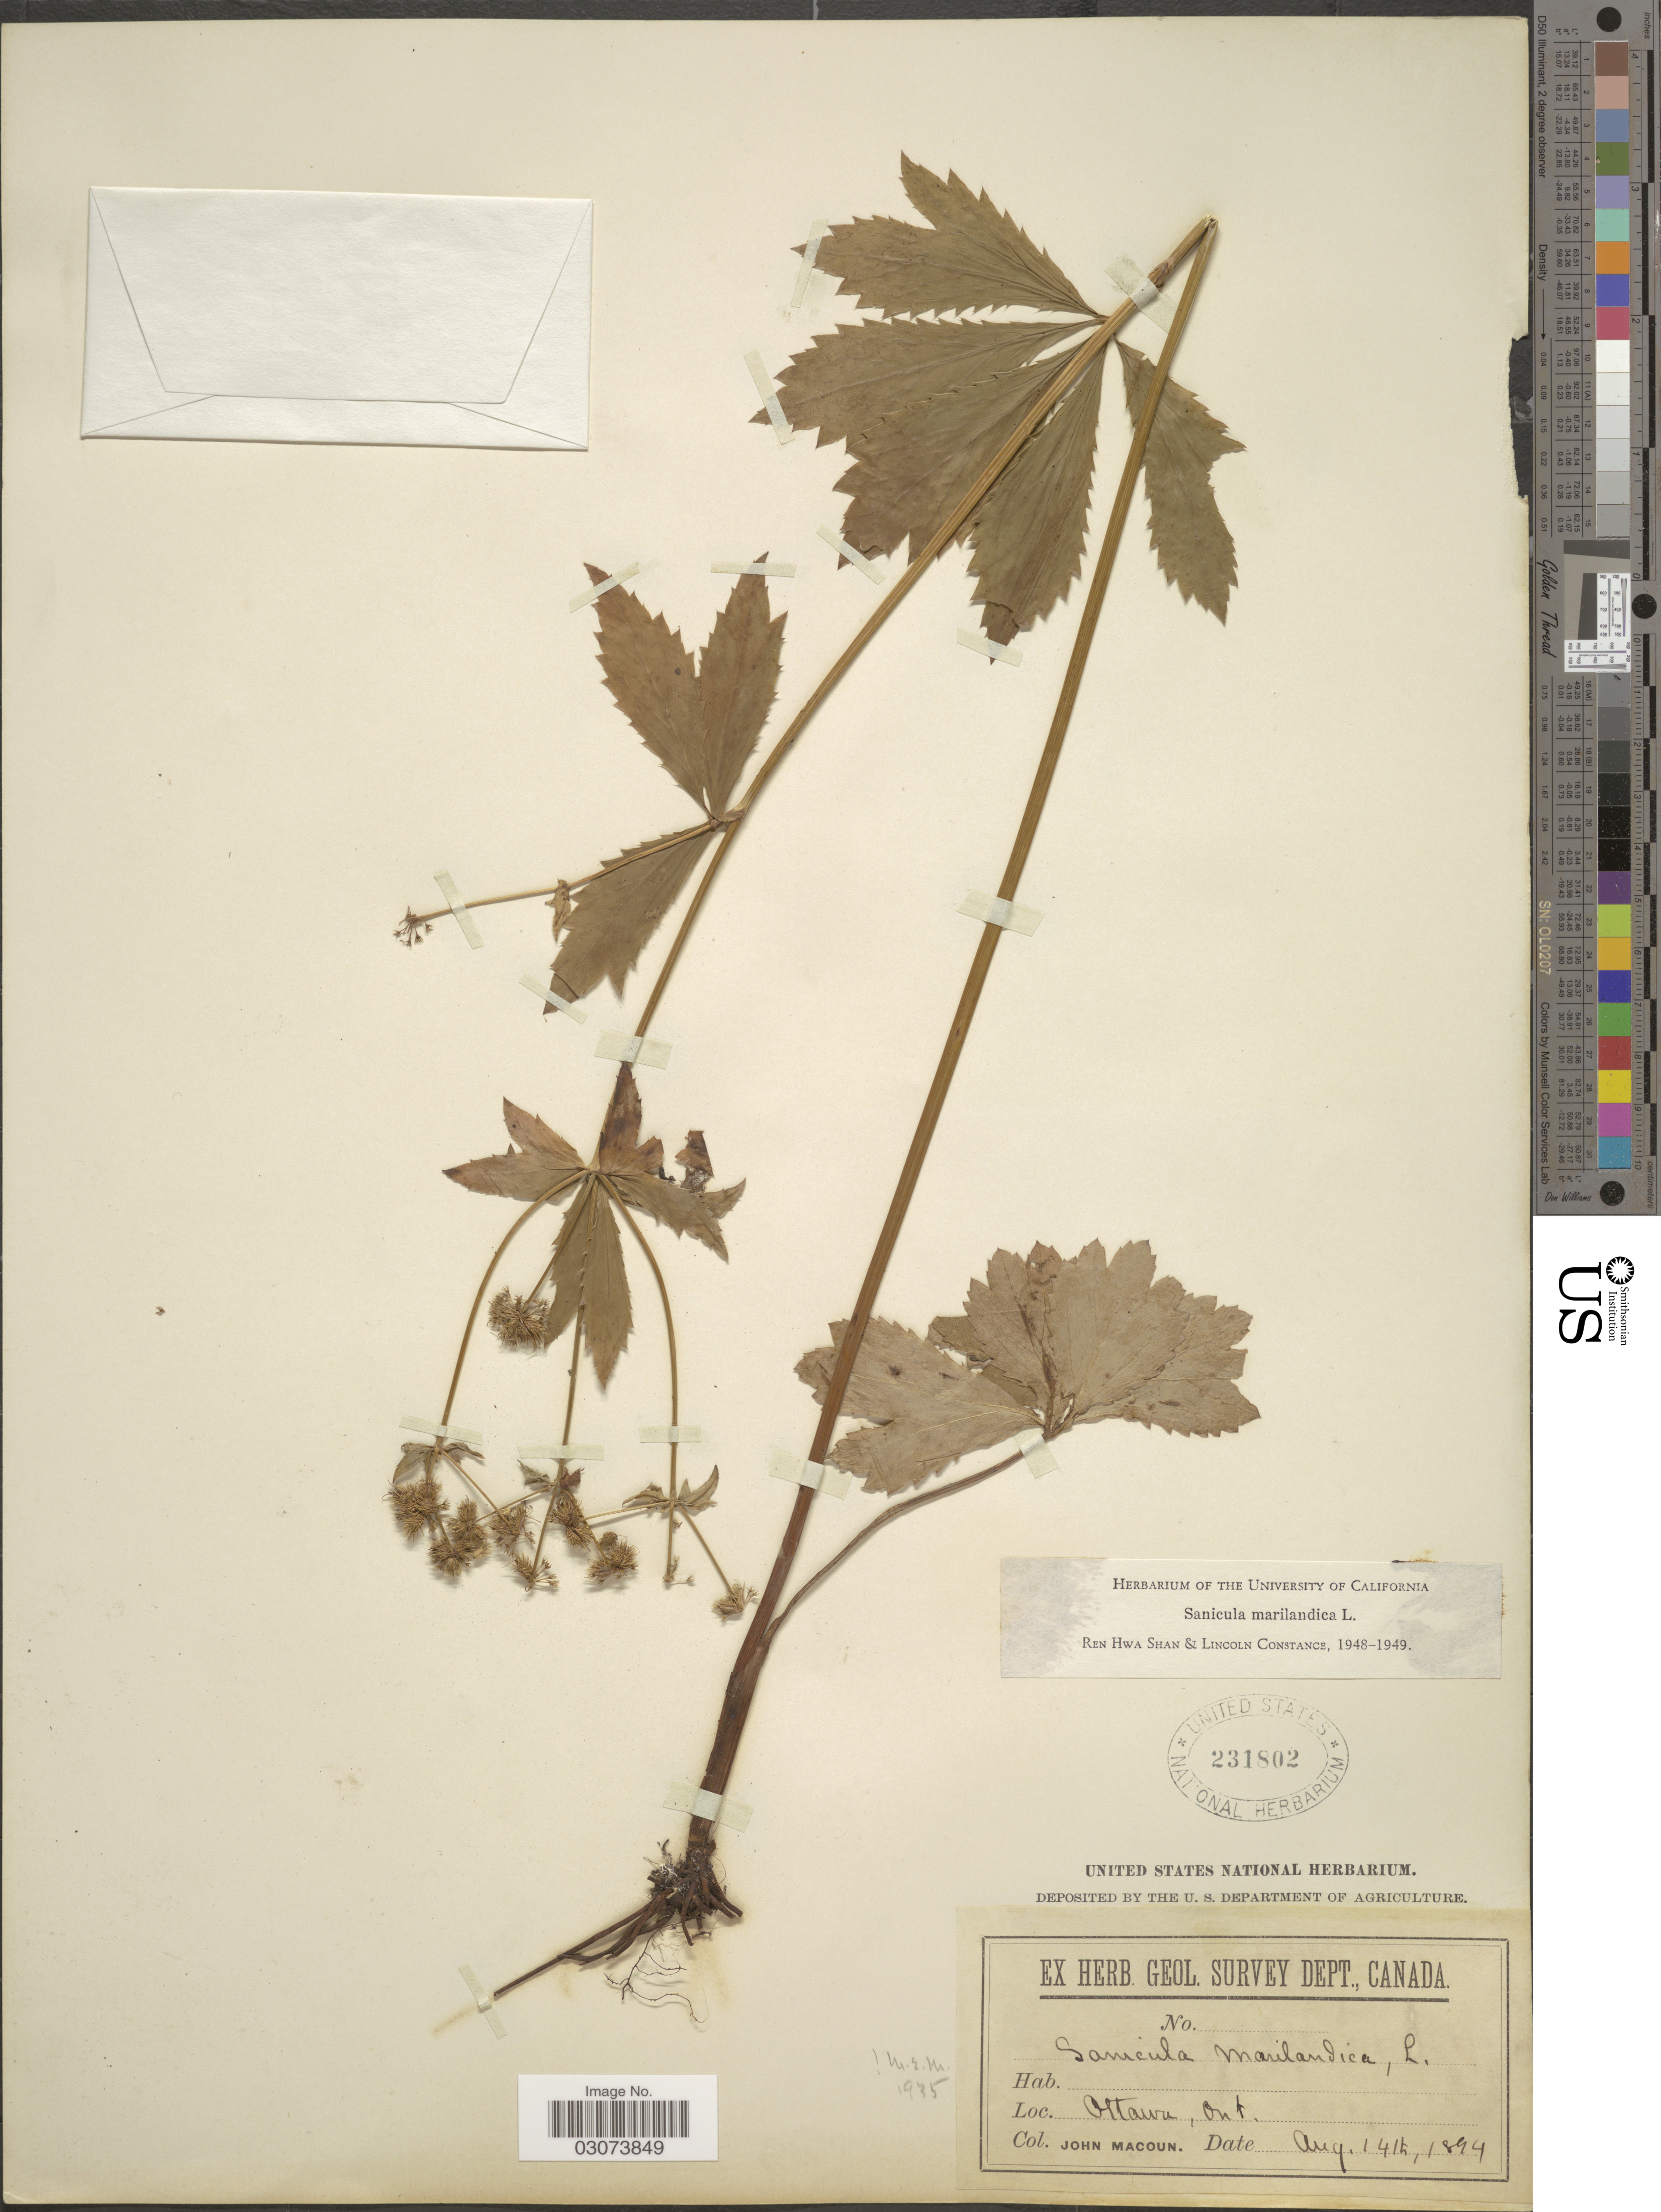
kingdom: Plantae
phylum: Tracheophyta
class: Magnoliopsida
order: Apiales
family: Apiaceae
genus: Sanicula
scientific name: Sanicula marilandica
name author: L.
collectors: J. Macoun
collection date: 1894-08-14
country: Canada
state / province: Ontario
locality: Ottawa.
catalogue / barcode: US 231802